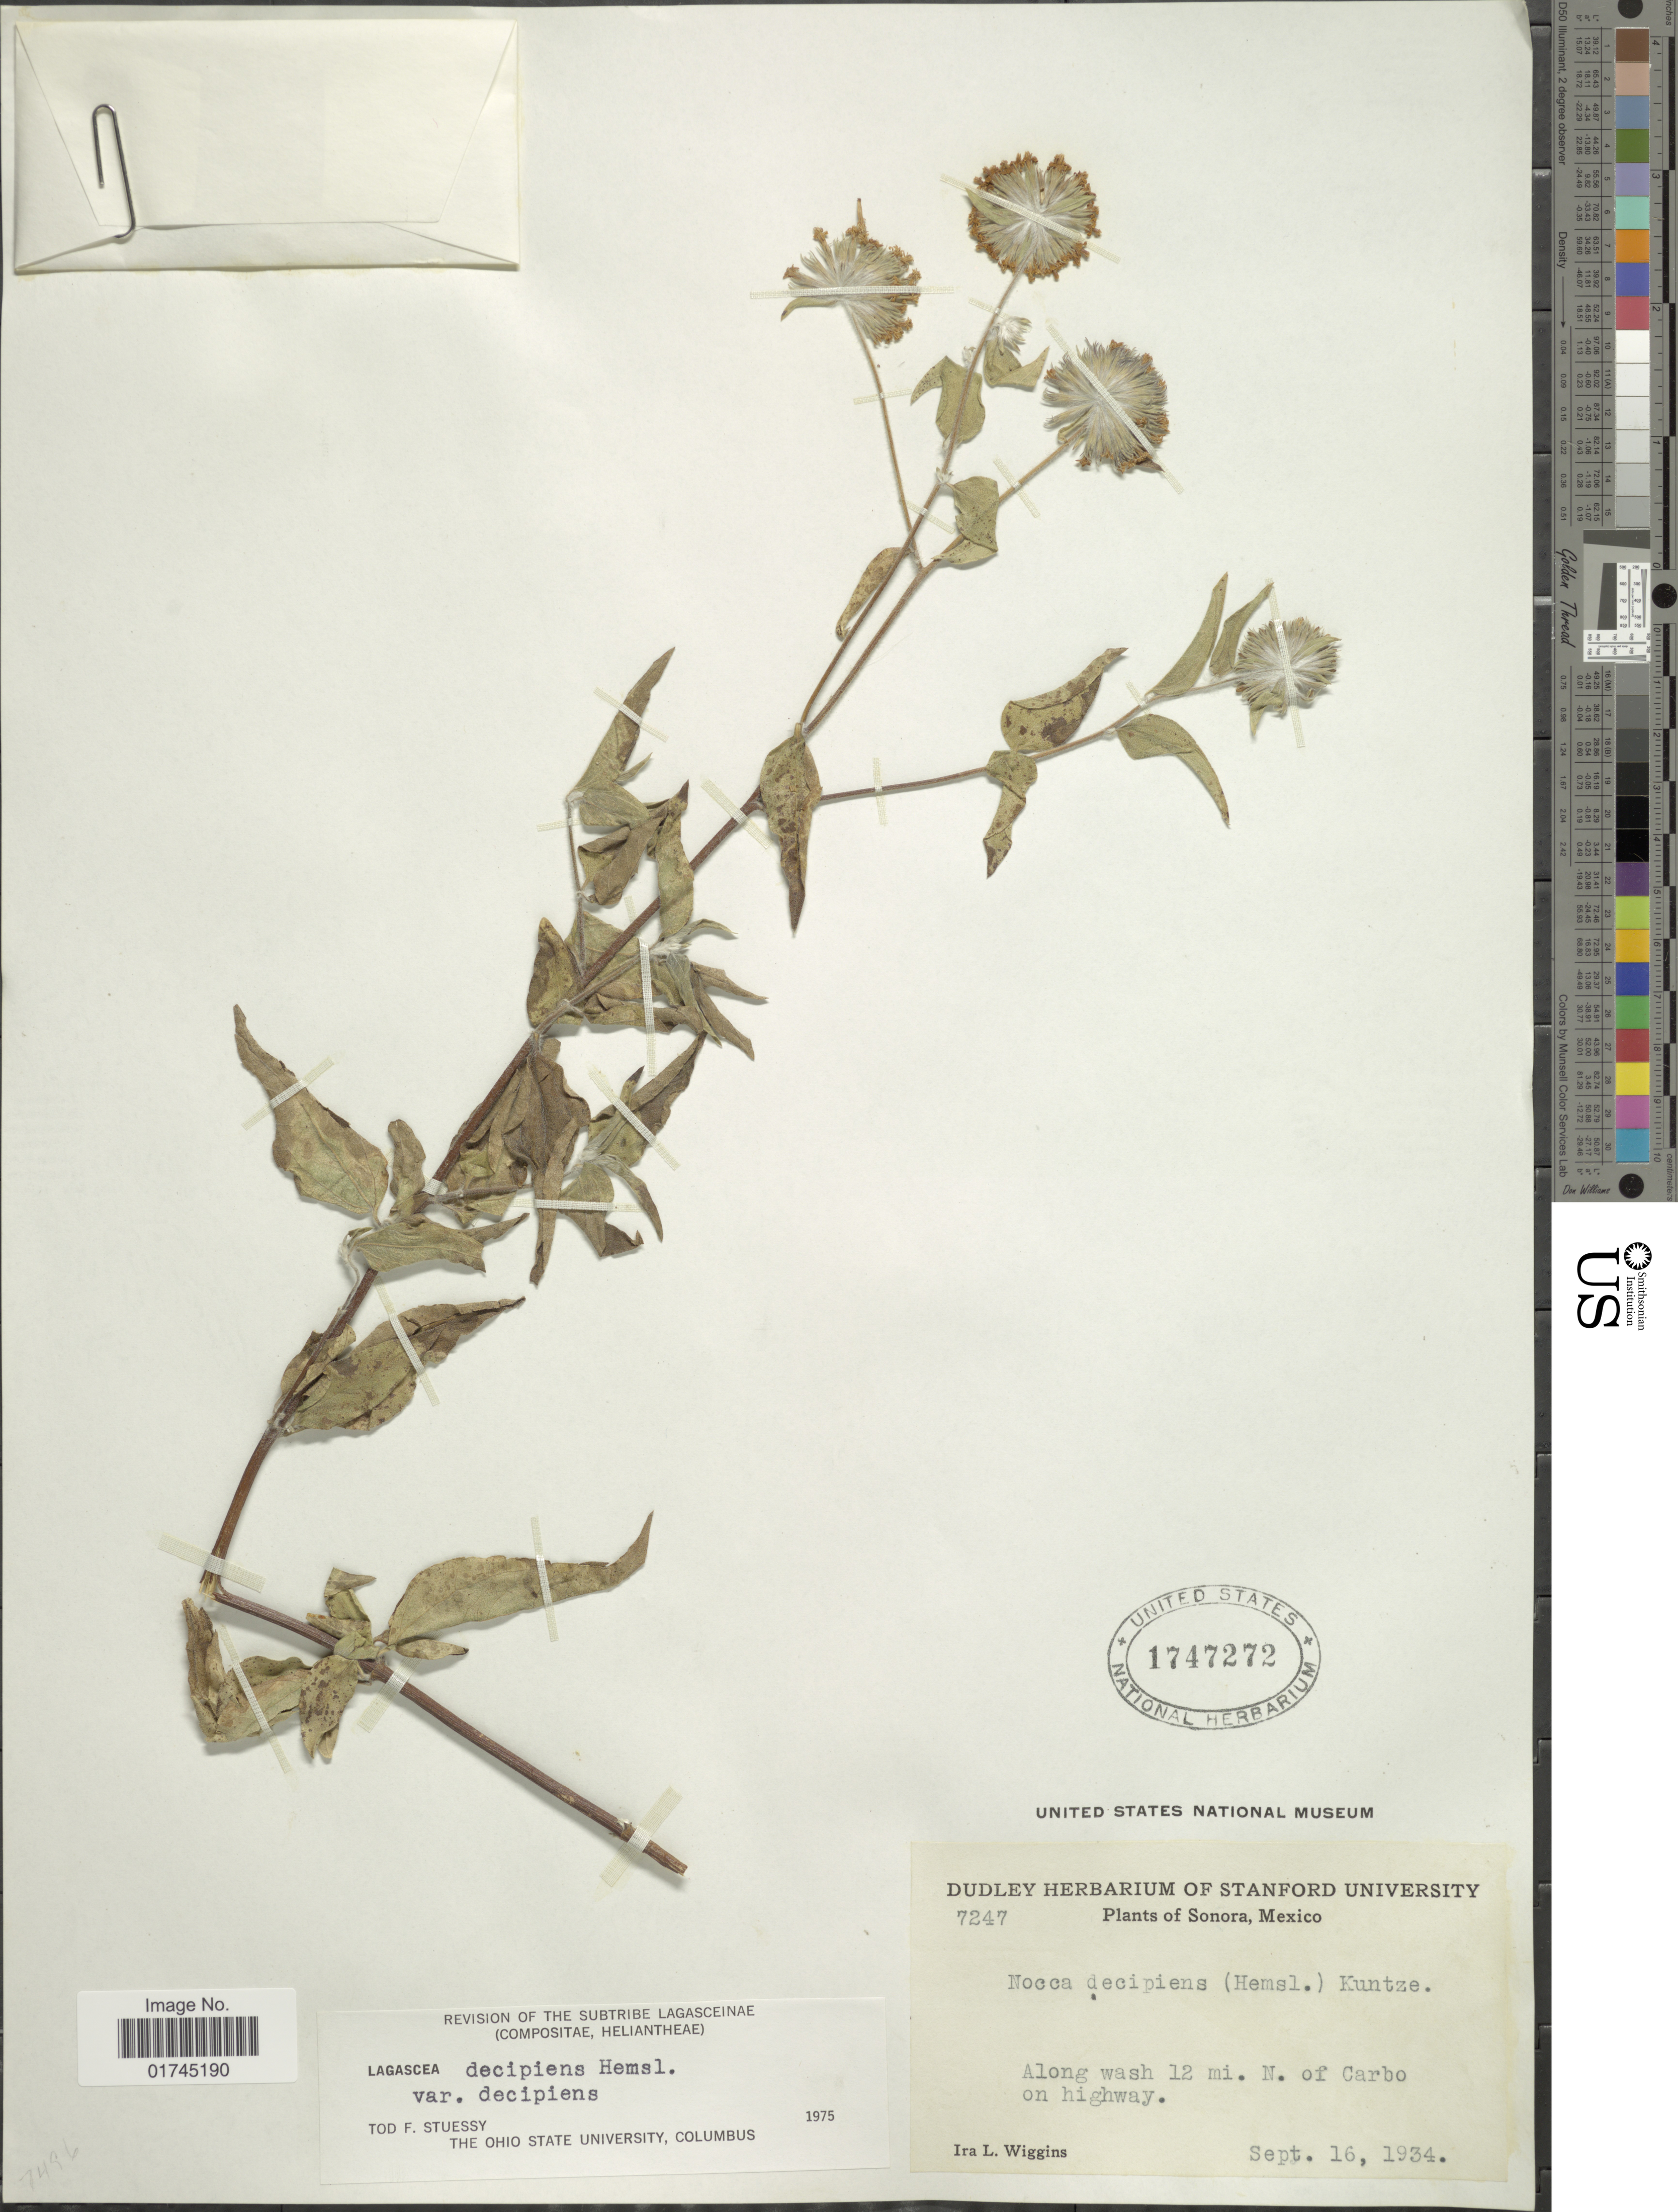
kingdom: Plantae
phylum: Tracheophyta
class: Magnoliopsida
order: Asterales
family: Asteraceae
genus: Lagascea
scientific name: Lagascea decipiens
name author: Hemsl.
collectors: I. L. Wiggins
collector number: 7247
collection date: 1934-09-16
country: Mexico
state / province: Sonora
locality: Along wash 12 mi. N . of Carbo on highway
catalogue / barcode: US 1747272